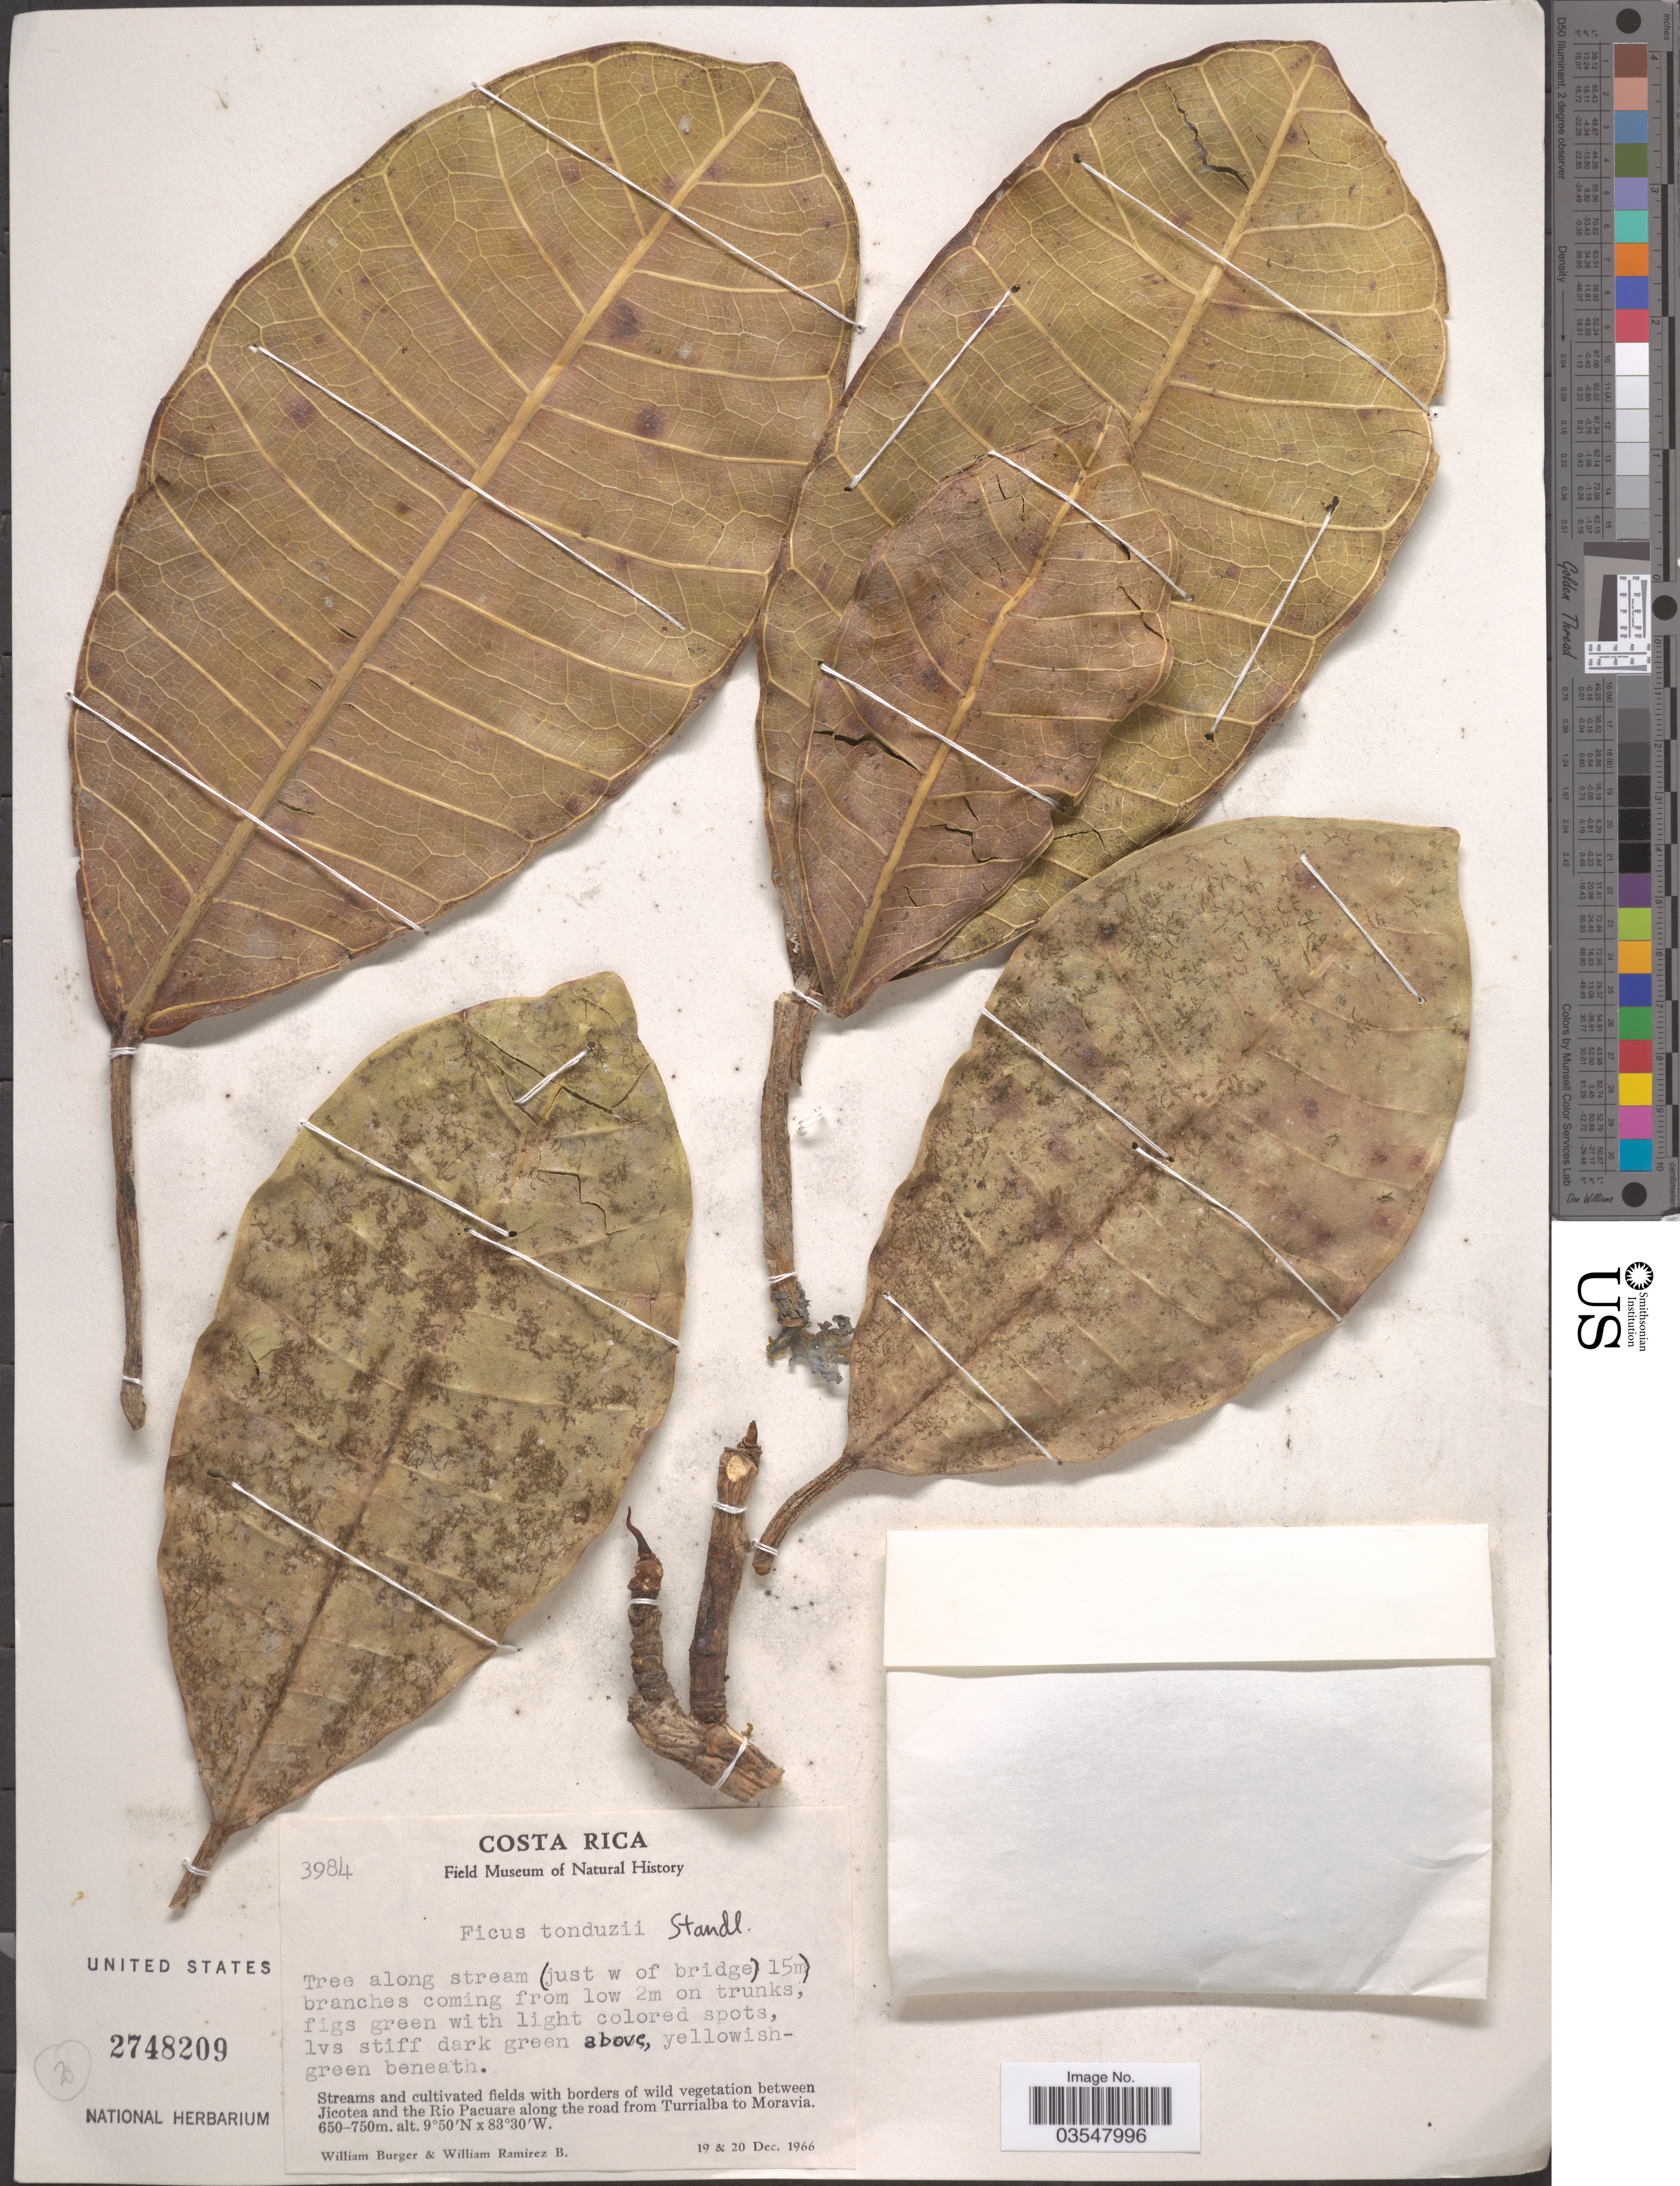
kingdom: Plantae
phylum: Tracheophyta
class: Magnoliopsida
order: Rosales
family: Moraceae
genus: Ficus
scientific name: Ficus tonduzii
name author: Standl.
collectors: W. Burger & W. Ramirez B.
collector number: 3984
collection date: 1966-12-19/1966-12-20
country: Costa Rica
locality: Streams and cultivated fields with borders of wild vegetation between Jicotea and the Rio Pacuare along the road from Turrialba to Moravia.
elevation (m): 650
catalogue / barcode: US 2748209